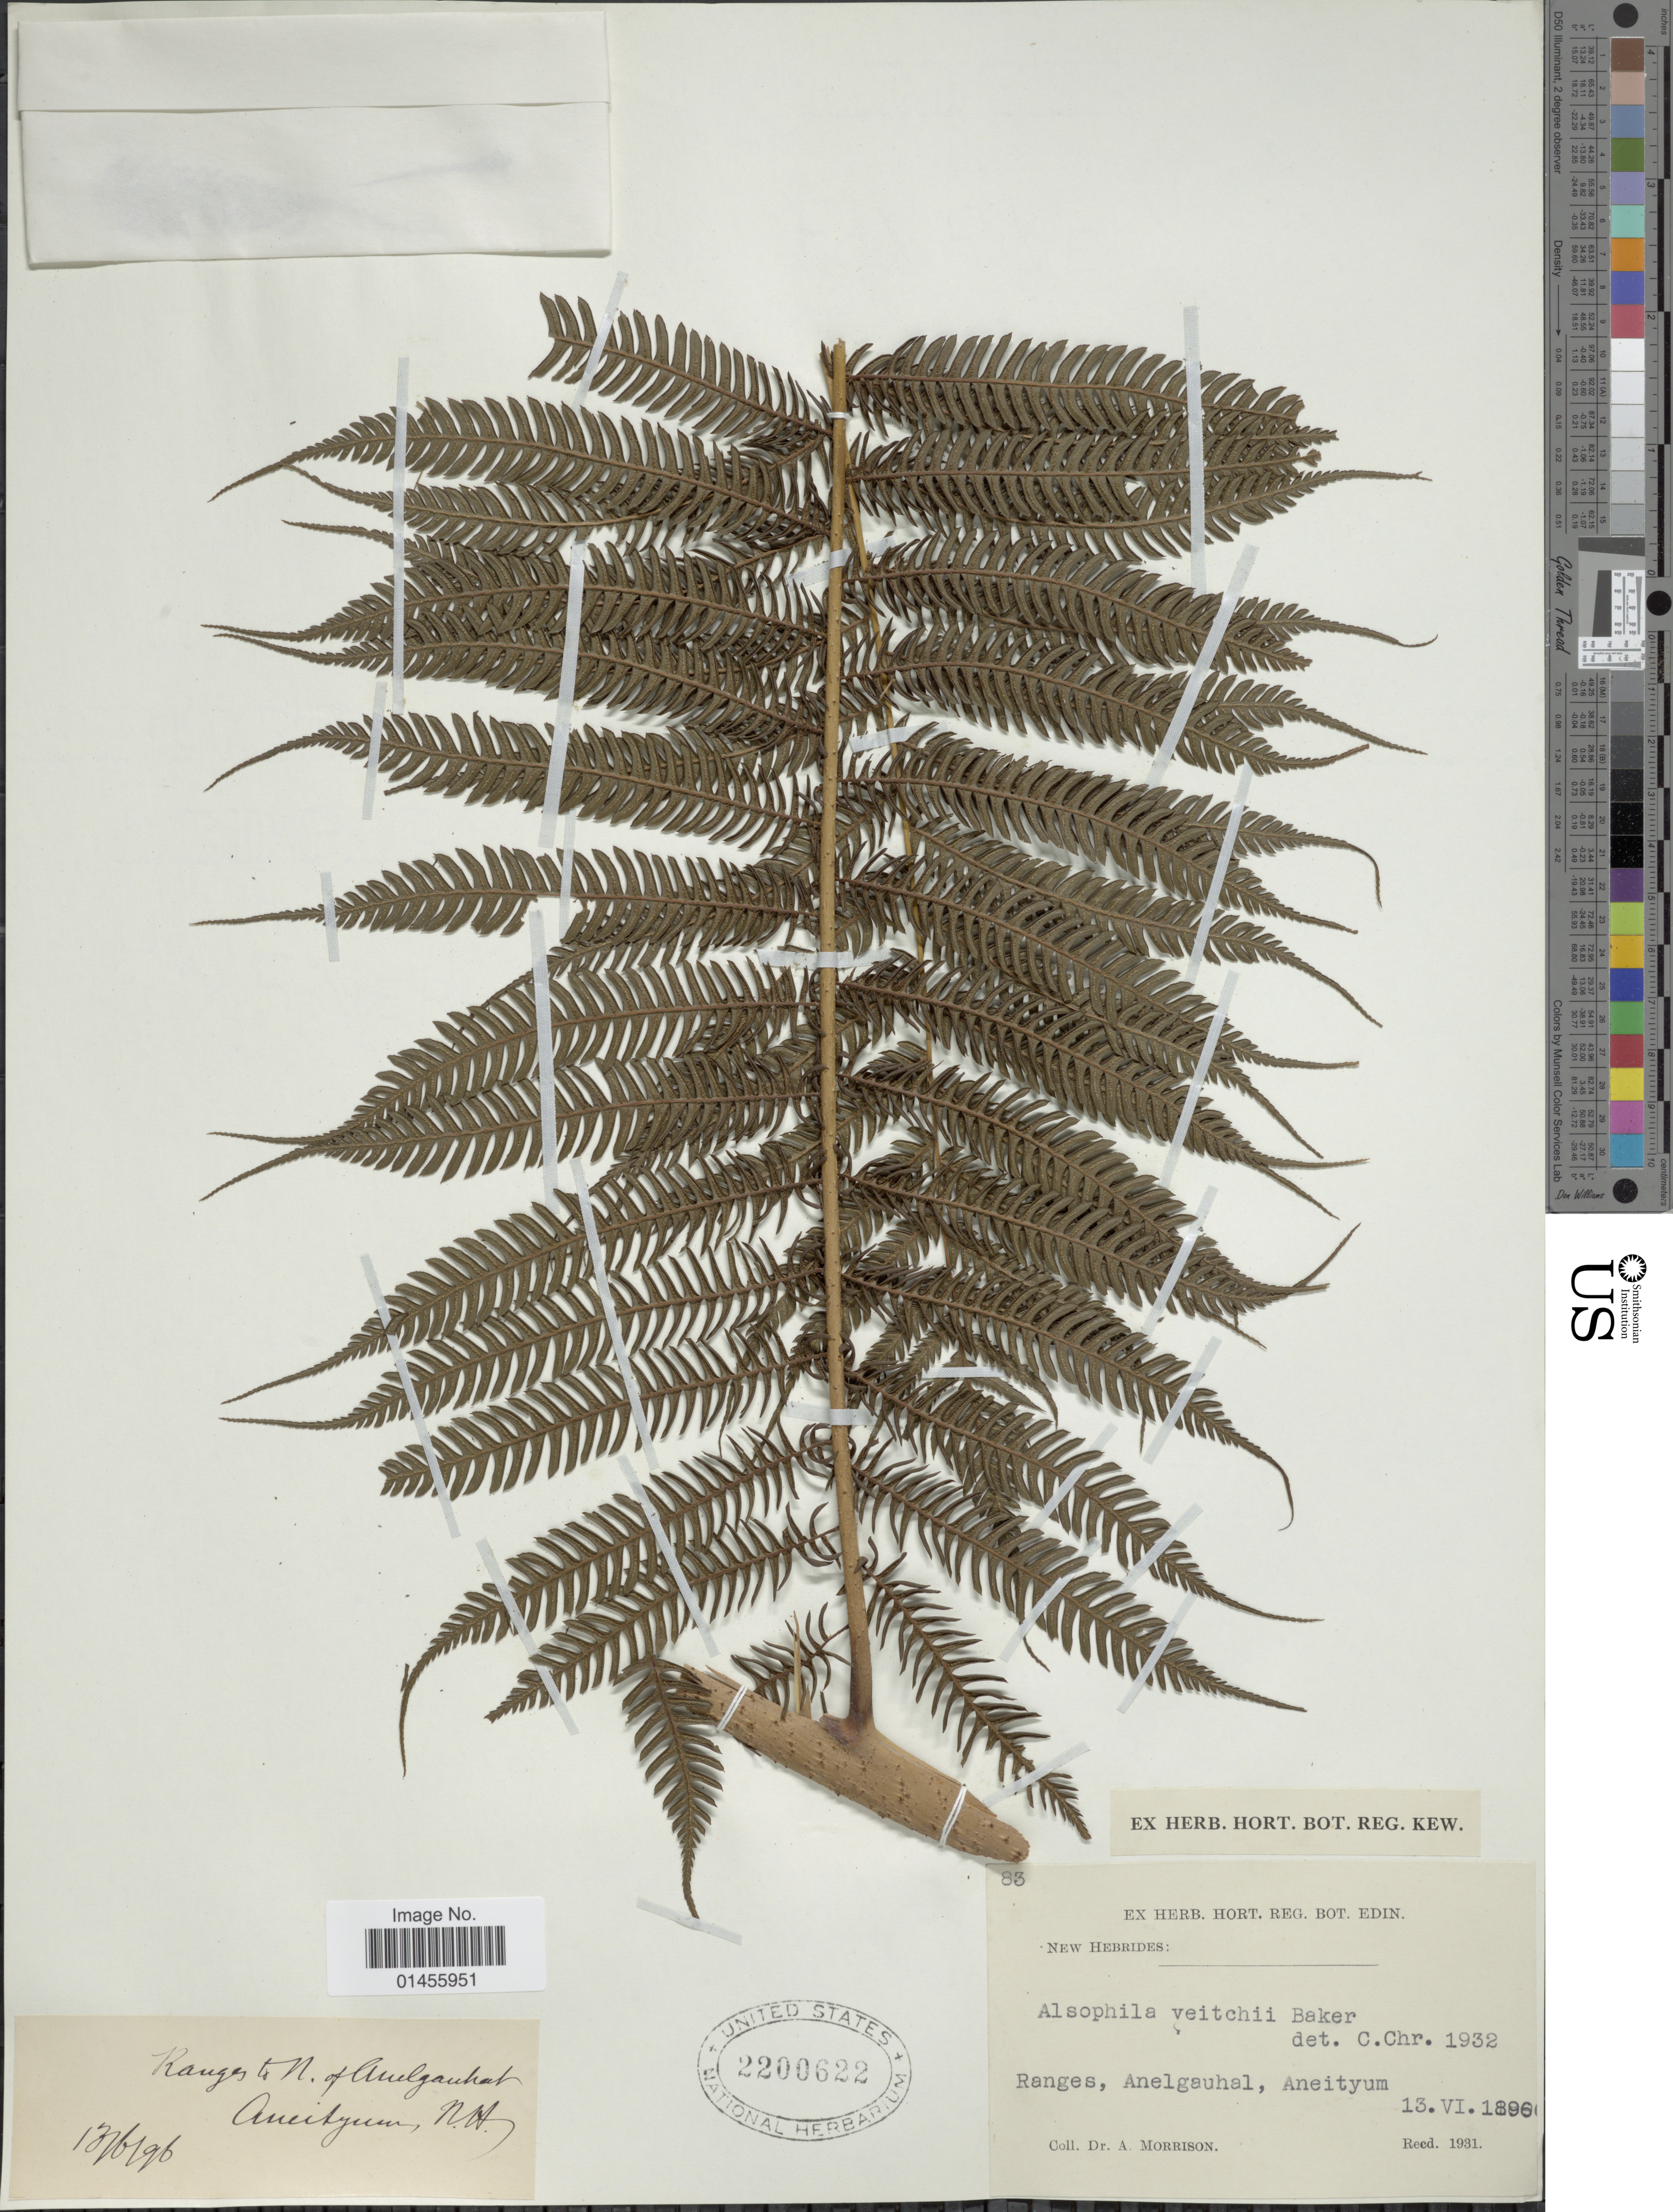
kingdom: Plantae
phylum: Tracheophyta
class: Polypodiopsida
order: Cyatheales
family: Cyatheaceae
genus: Alsophila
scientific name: Alsophila veitchii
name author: Baker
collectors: A. Morrison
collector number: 83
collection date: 1896-06-13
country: Vanuatu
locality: New Hebrides, Ranges, Anelgauhal, Aneityum. New Hebrides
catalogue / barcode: US 2200622